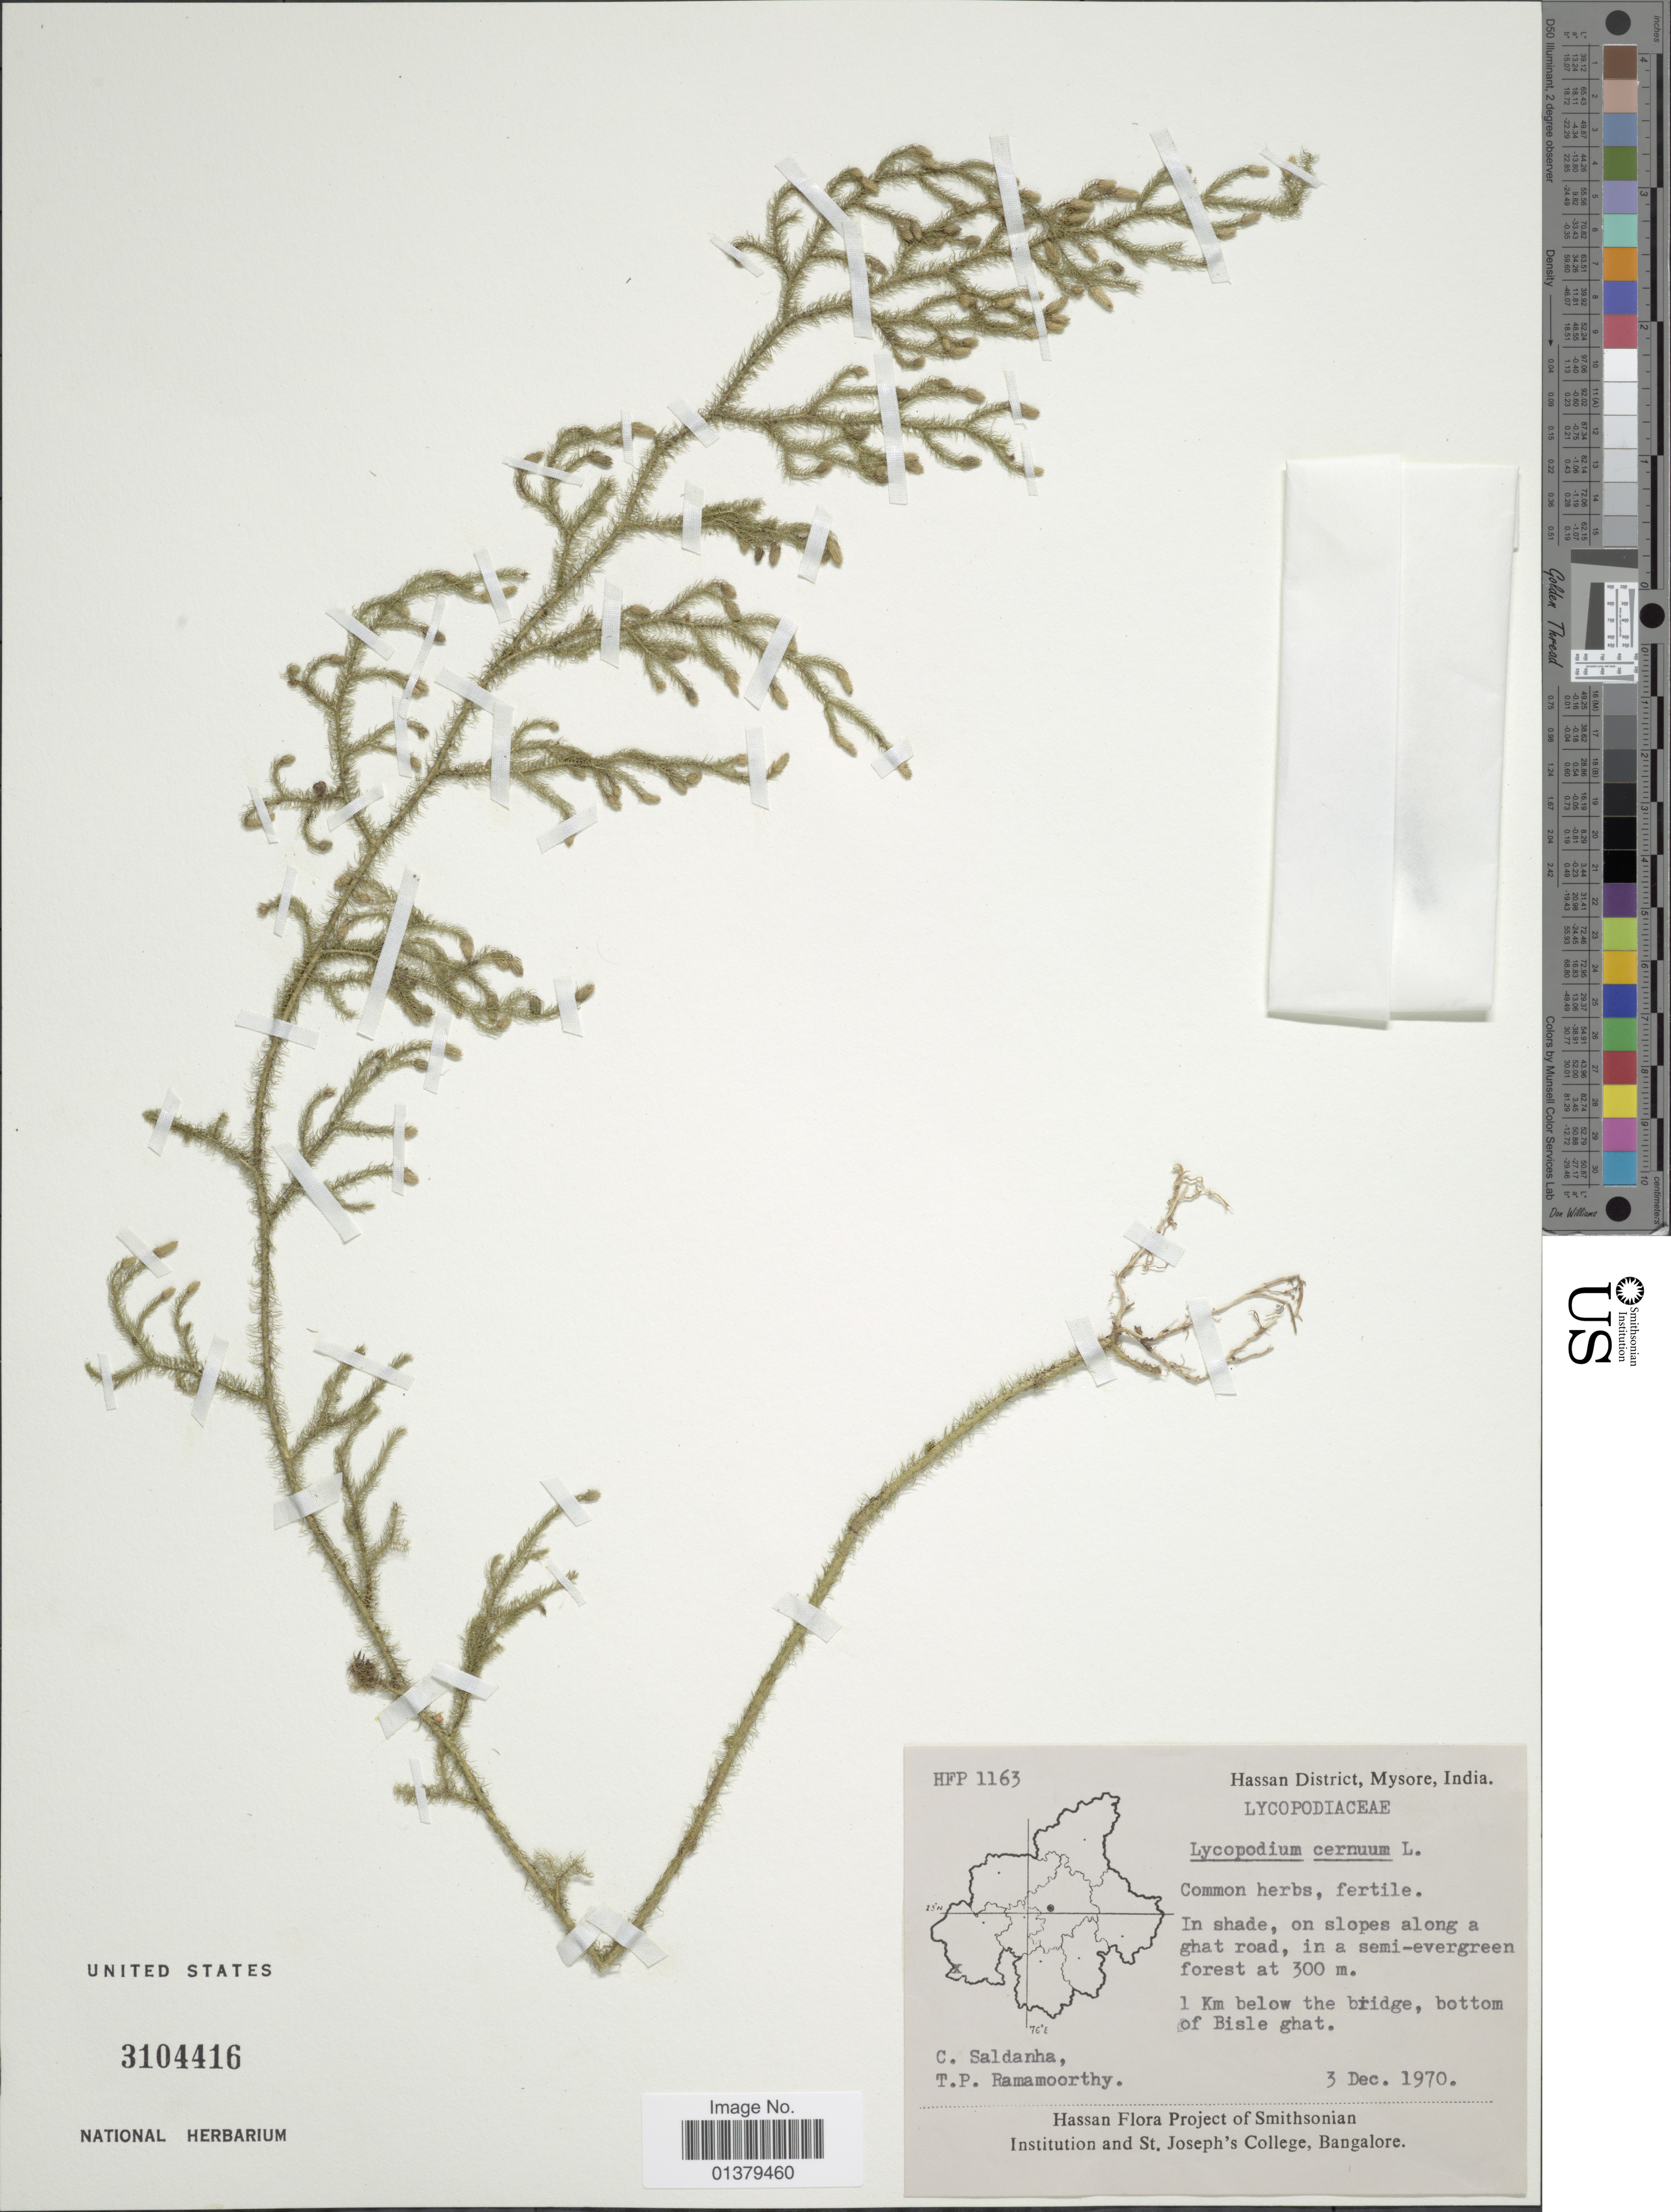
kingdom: Plantae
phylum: Tracheophyta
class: Lycopodiopsida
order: Lycopodiales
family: Lycopodiaceae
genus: Palhinhaea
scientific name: Palhinhaea cernua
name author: (L.) Vasc. & Franco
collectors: C. Saldanha & T. P. Ramamoorthy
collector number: HFP 1163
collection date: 1970-12-03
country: India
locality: Hassan District, Mysore, 1 km below the bridge, bottom of Bisle ghat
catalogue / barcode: US 3104416